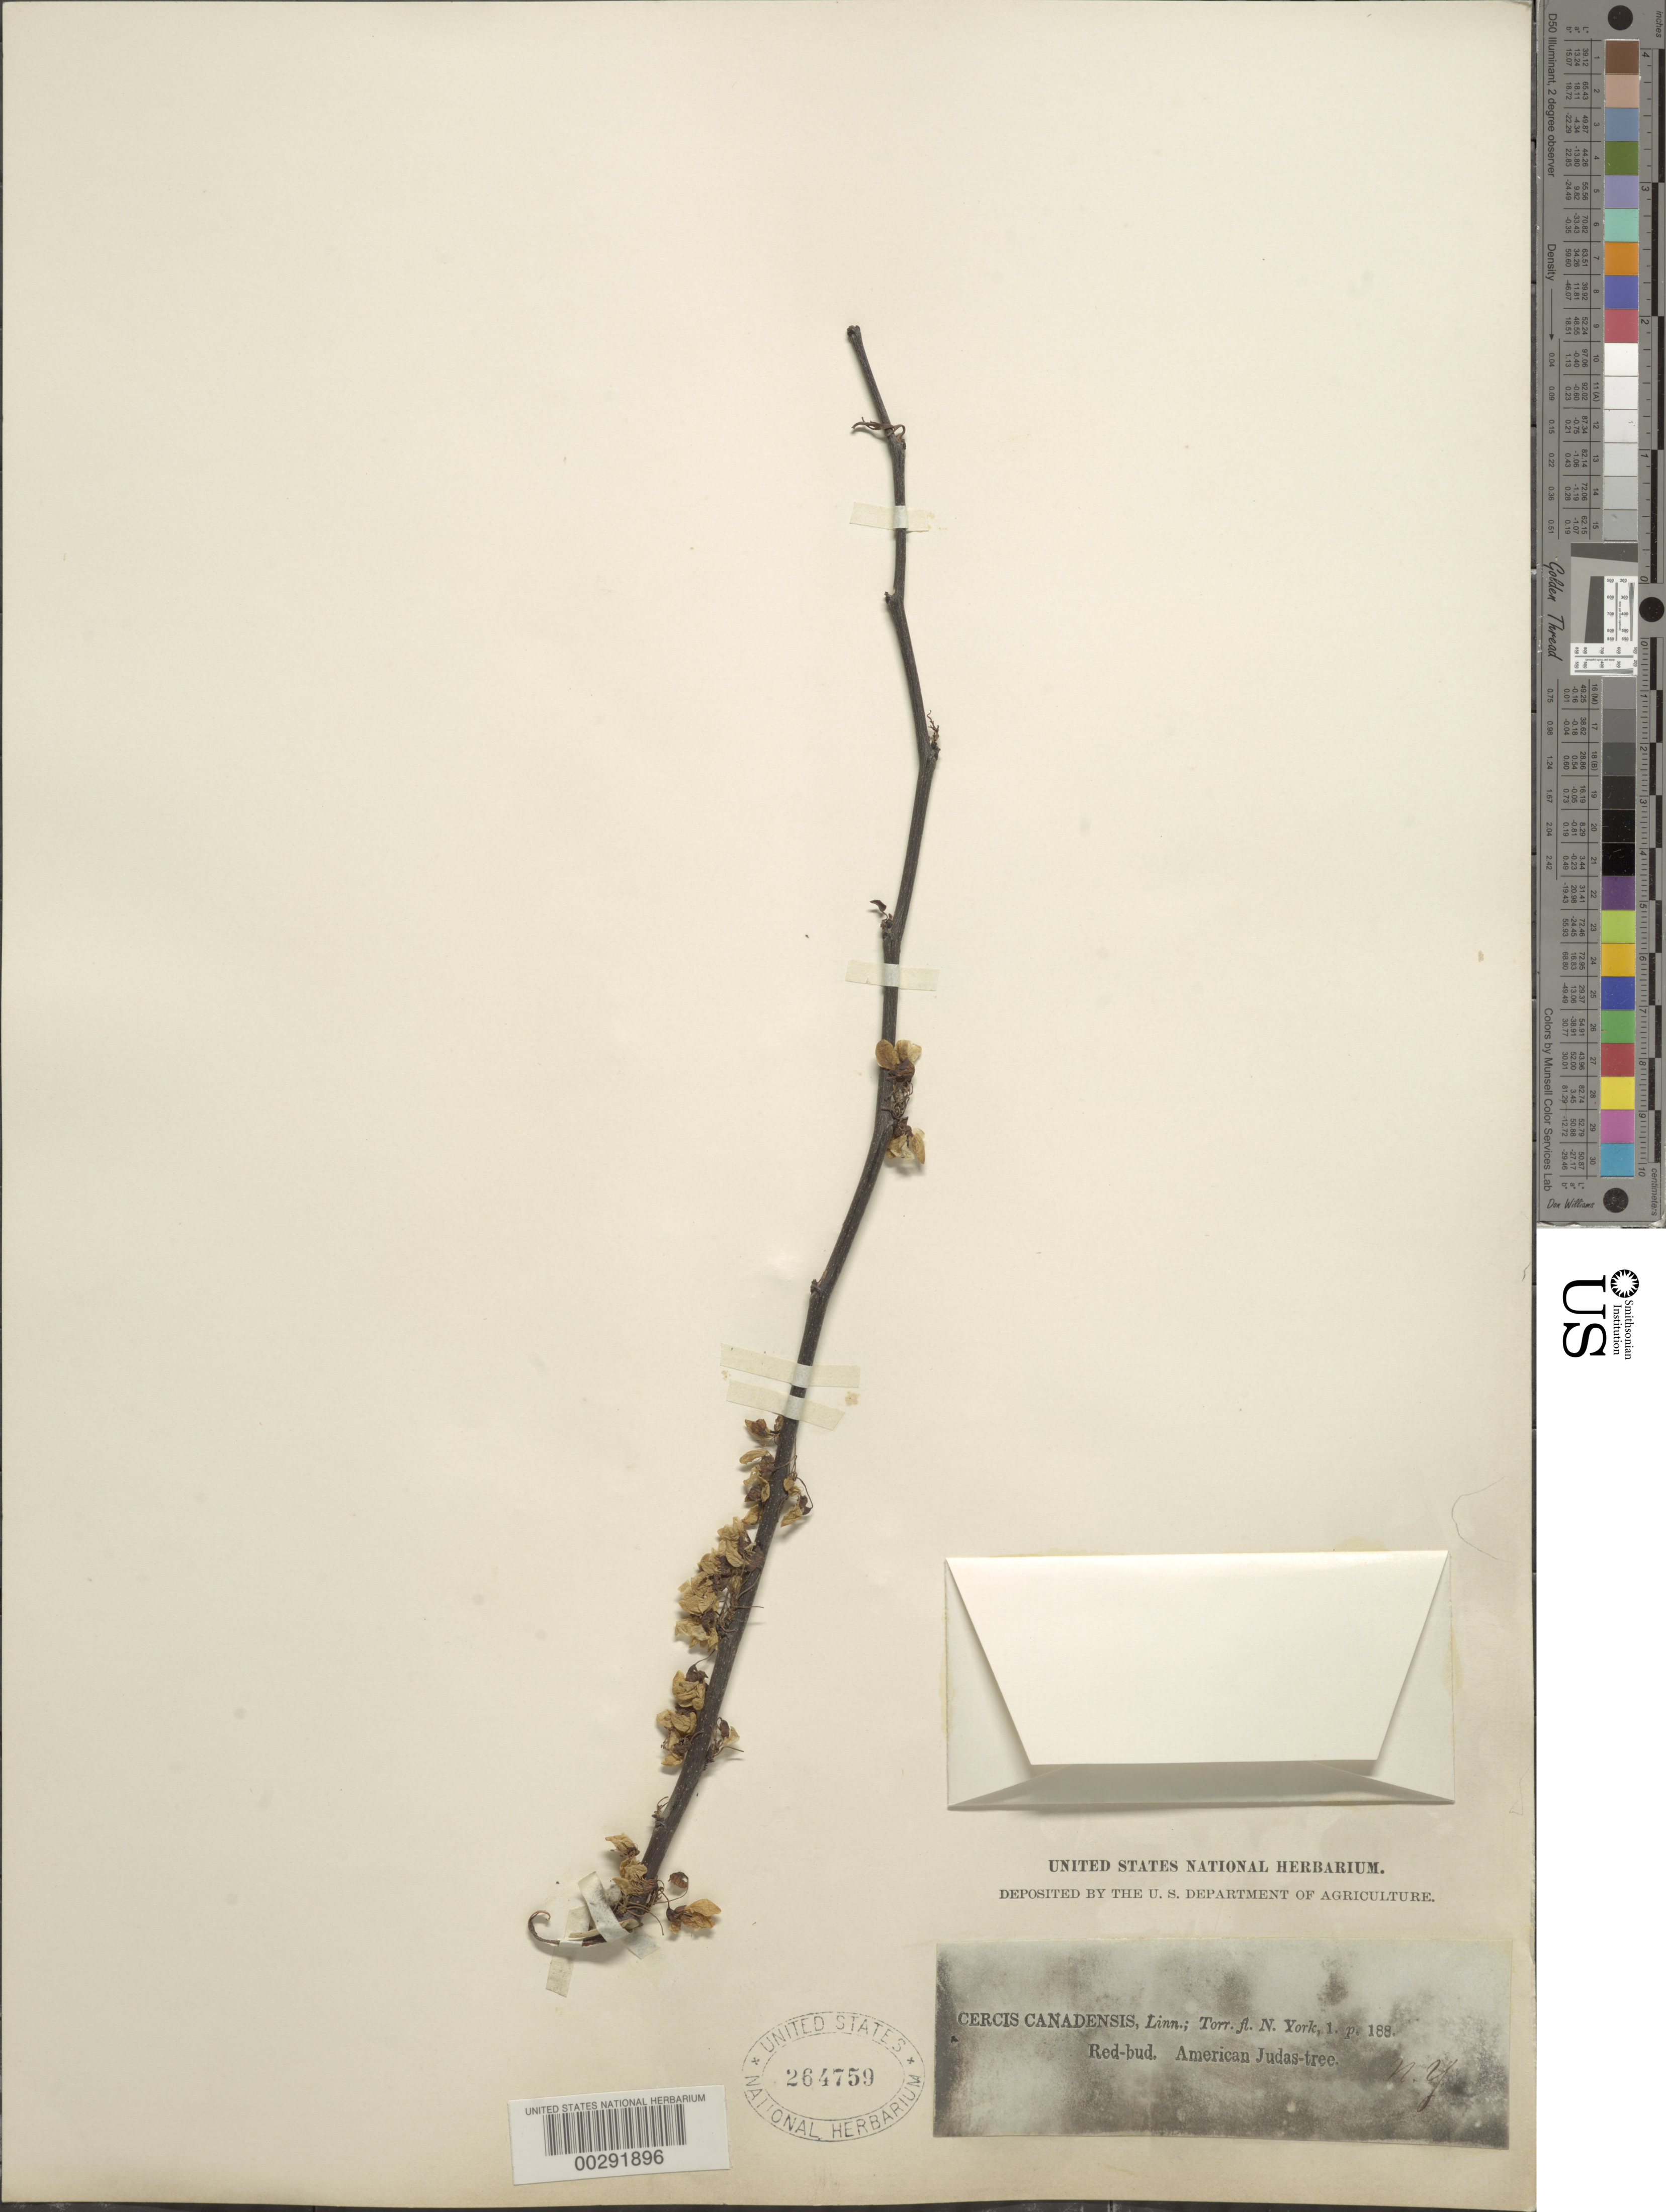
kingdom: Plantae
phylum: Tracheophyta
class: Magnoliopsida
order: Fabales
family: Fabaceae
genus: Cercis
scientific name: Cercis canadensis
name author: L.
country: United States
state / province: New York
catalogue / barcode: US 264759